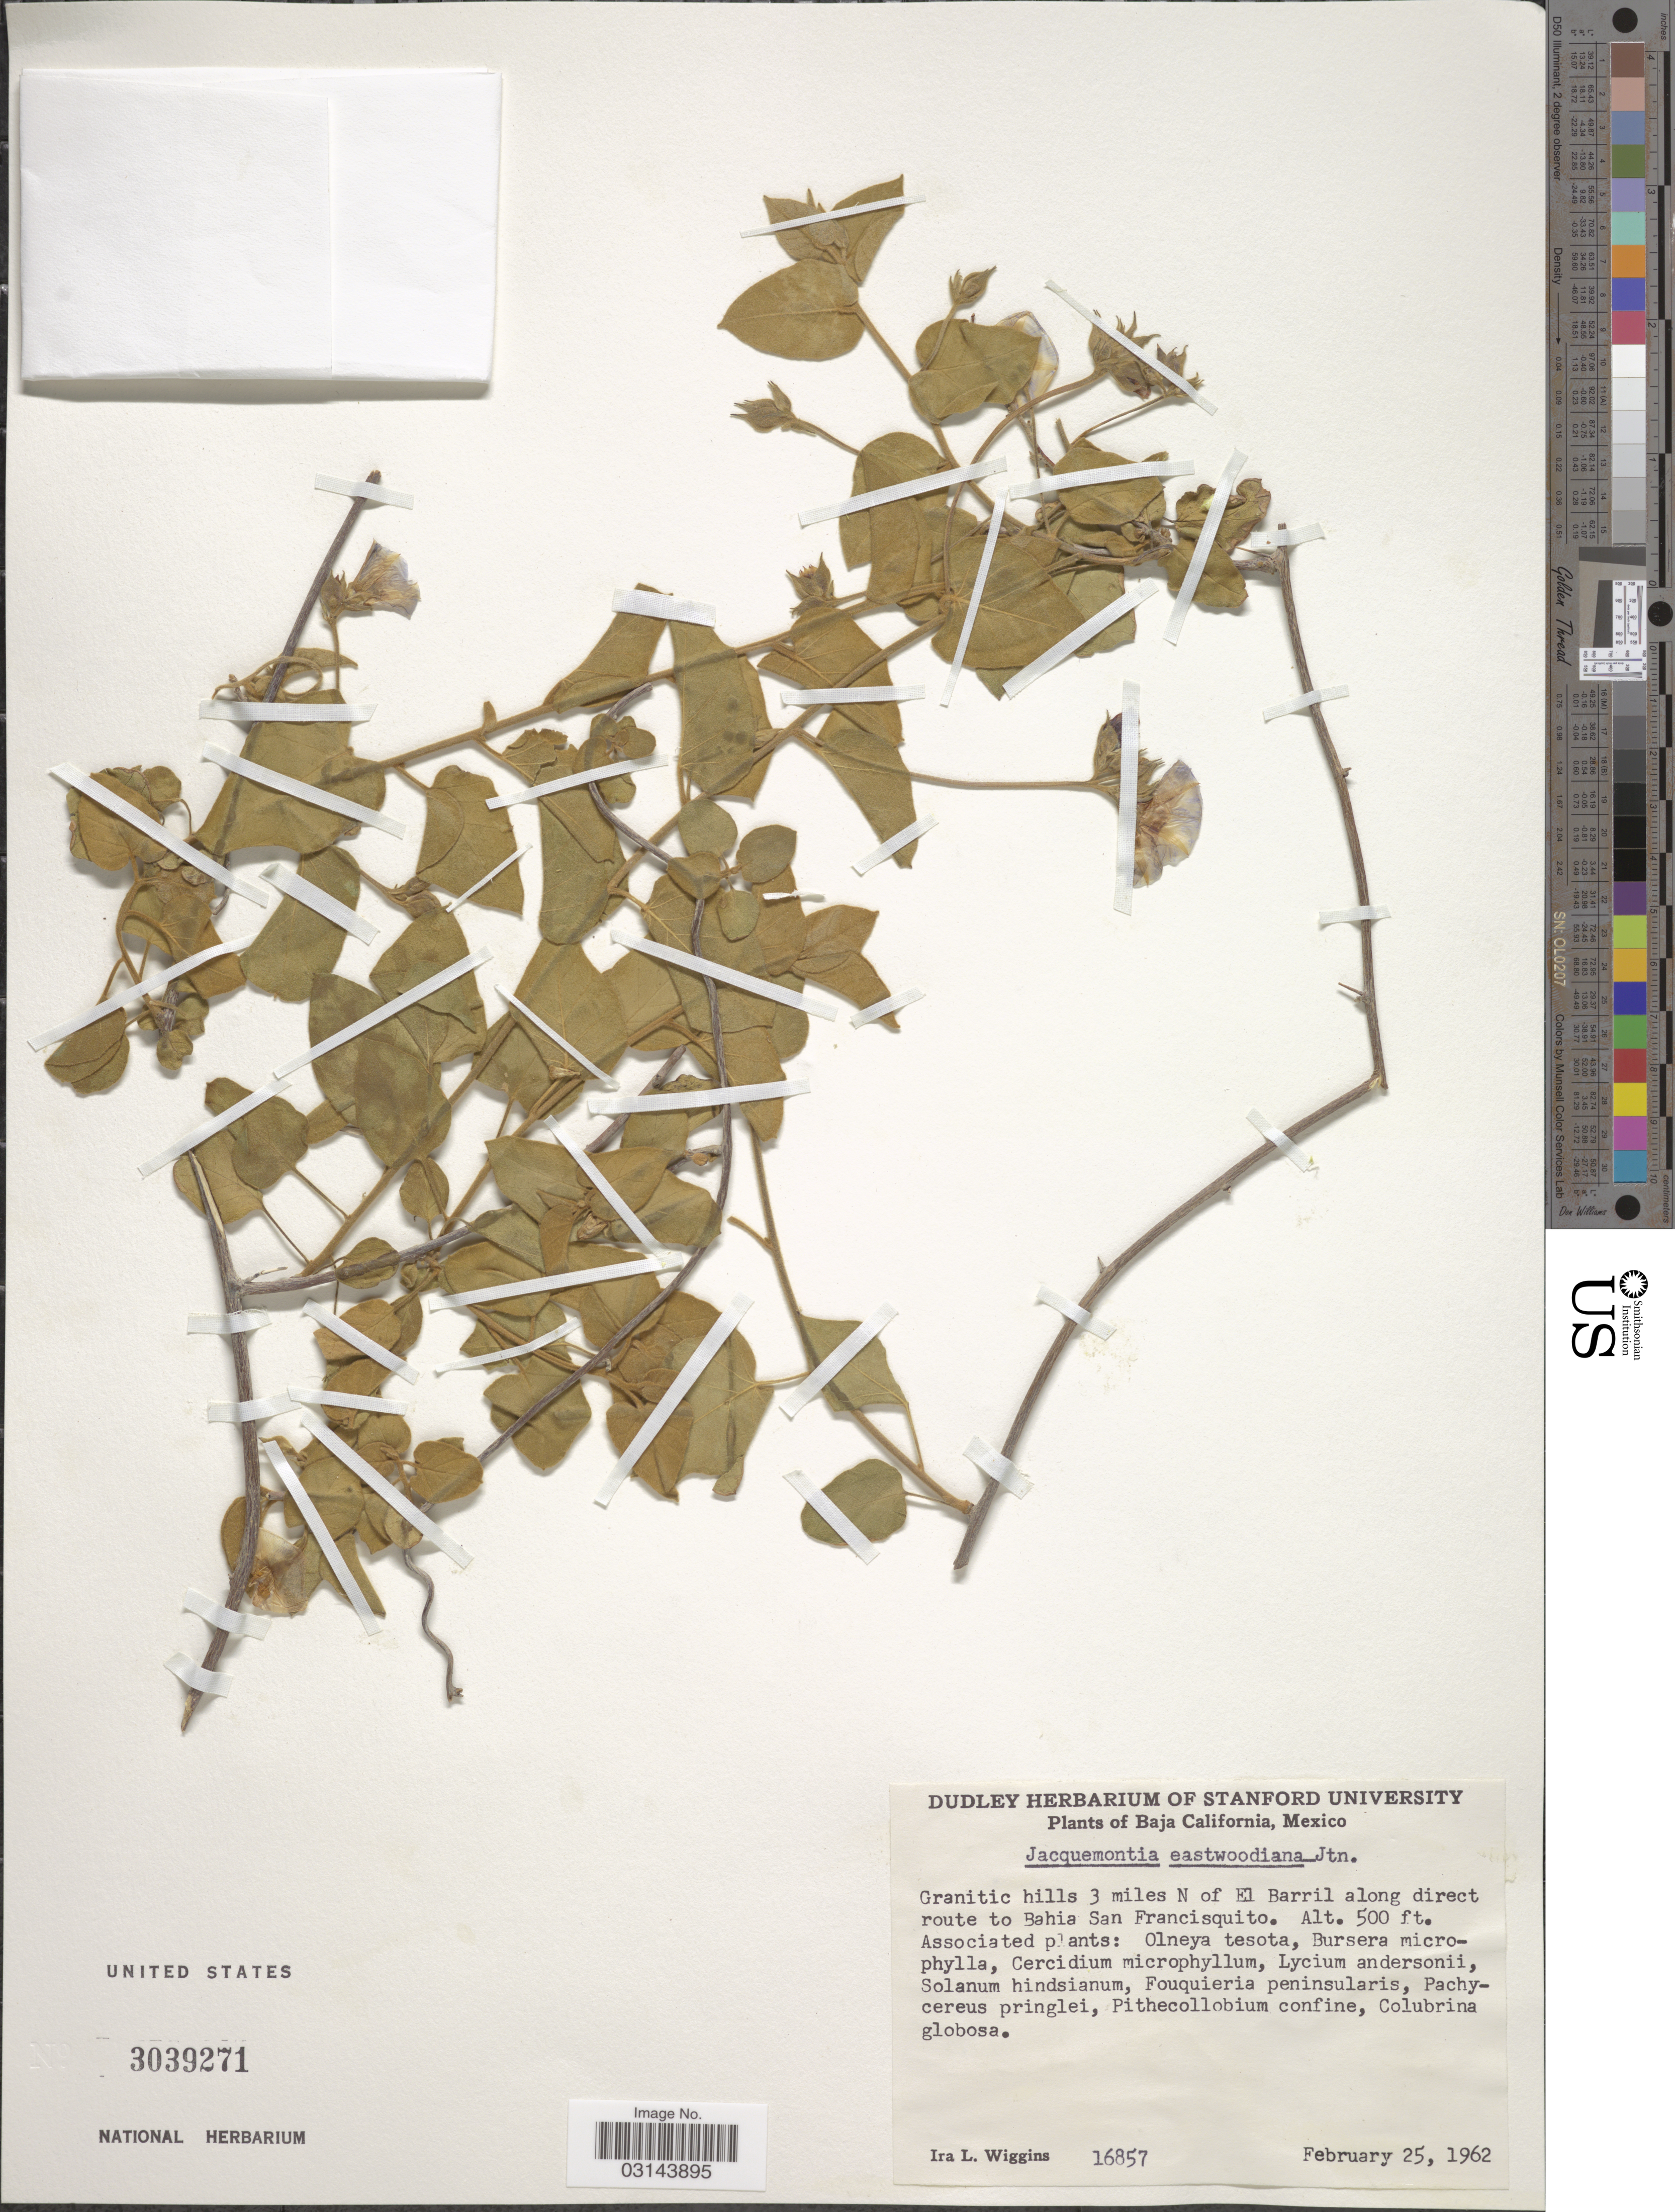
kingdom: Plantae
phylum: Tracheophyta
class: Magnoliopsida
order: Solanales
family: Convolvulaceae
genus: Jacquemontia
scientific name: Jacquemontia eastwoodiana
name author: I.M. Johnst.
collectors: I. L. Wiggins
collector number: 16857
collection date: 1962-02-25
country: Mexico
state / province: Baja California Norte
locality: Granitic hills 3 miles N of El Barril along direct route to Bahia San Francisquito.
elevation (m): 152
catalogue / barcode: US 3039271